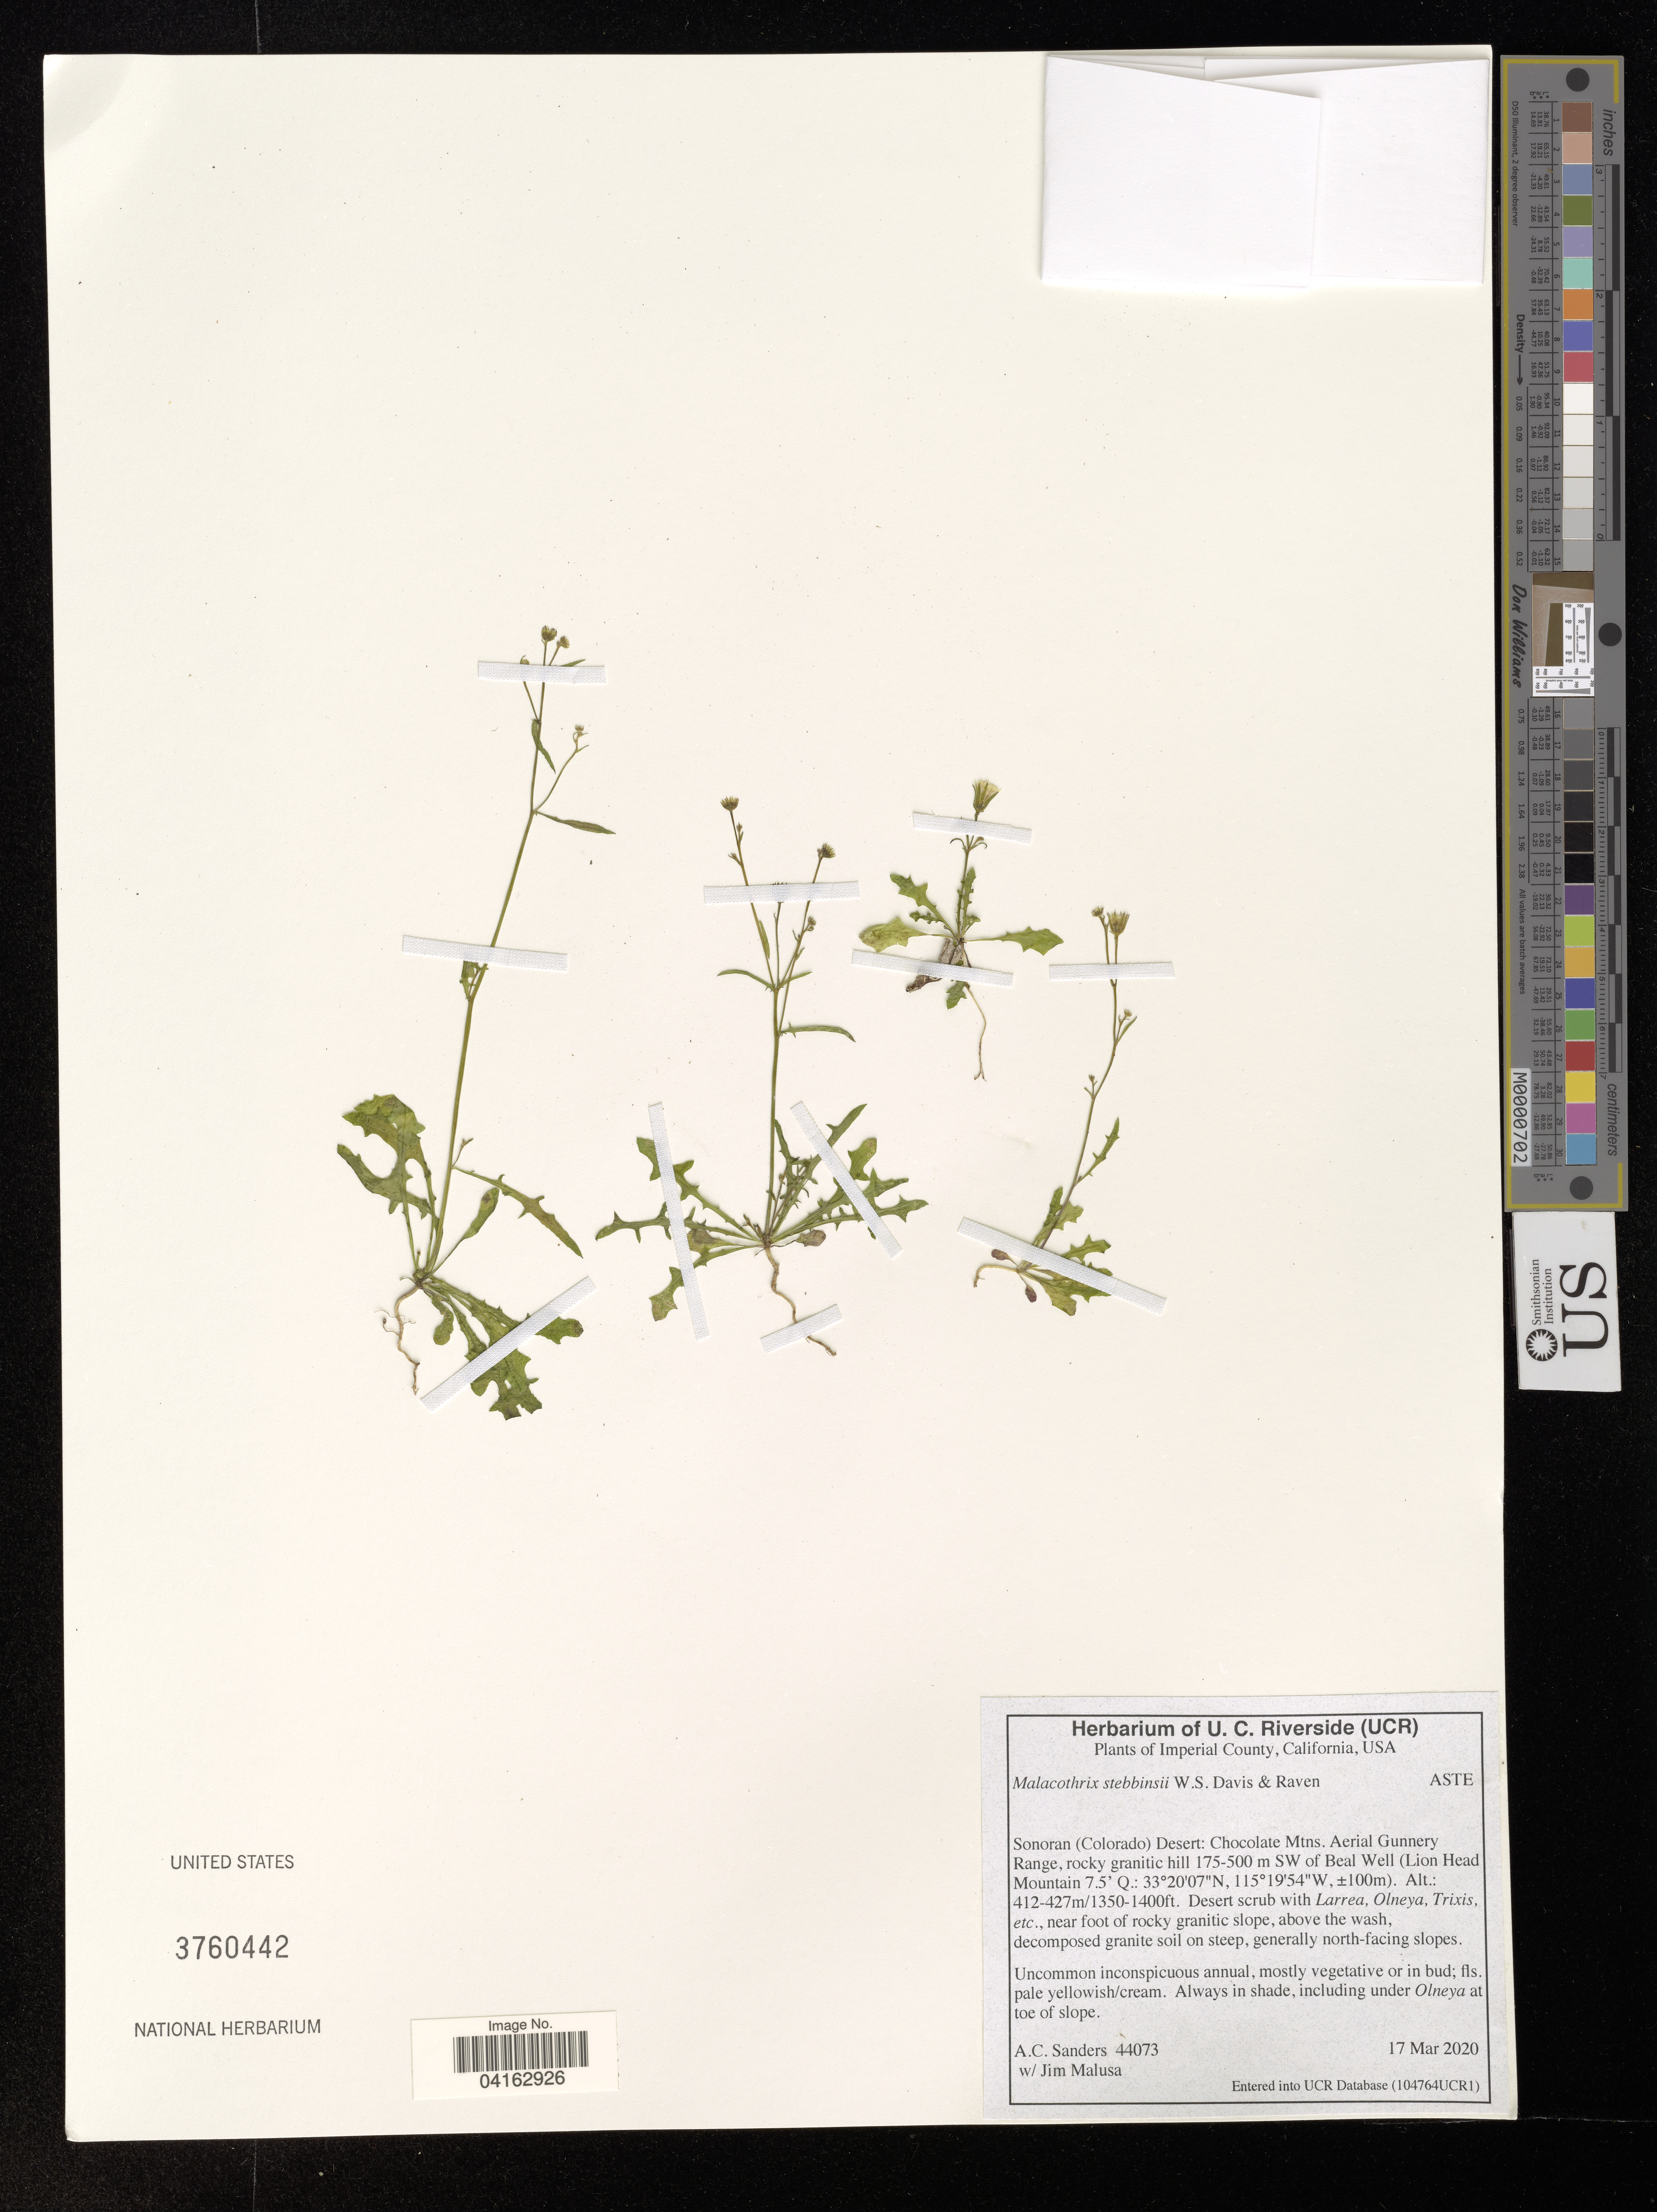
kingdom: Plantae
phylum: Tracheophyta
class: Magnoliopsida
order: Asterales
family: Asteraceae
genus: Malacothrix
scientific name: Malacothrix stebbinsii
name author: W.S. Davis & P.H. Raven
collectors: A. Sanders & J. Malusa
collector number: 44073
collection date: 2020-03-17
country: United States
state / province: California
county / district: Imperial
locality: Imperial County. Sonoran (Colorado) Desert: Chocolate Mtns. Aerial Gunnery Range, rocky granitic hill 175-500 m SW of Beal Well (Lion Head Mountain 7.5' ± 100 m).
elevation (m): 412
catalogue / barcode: US 3760442